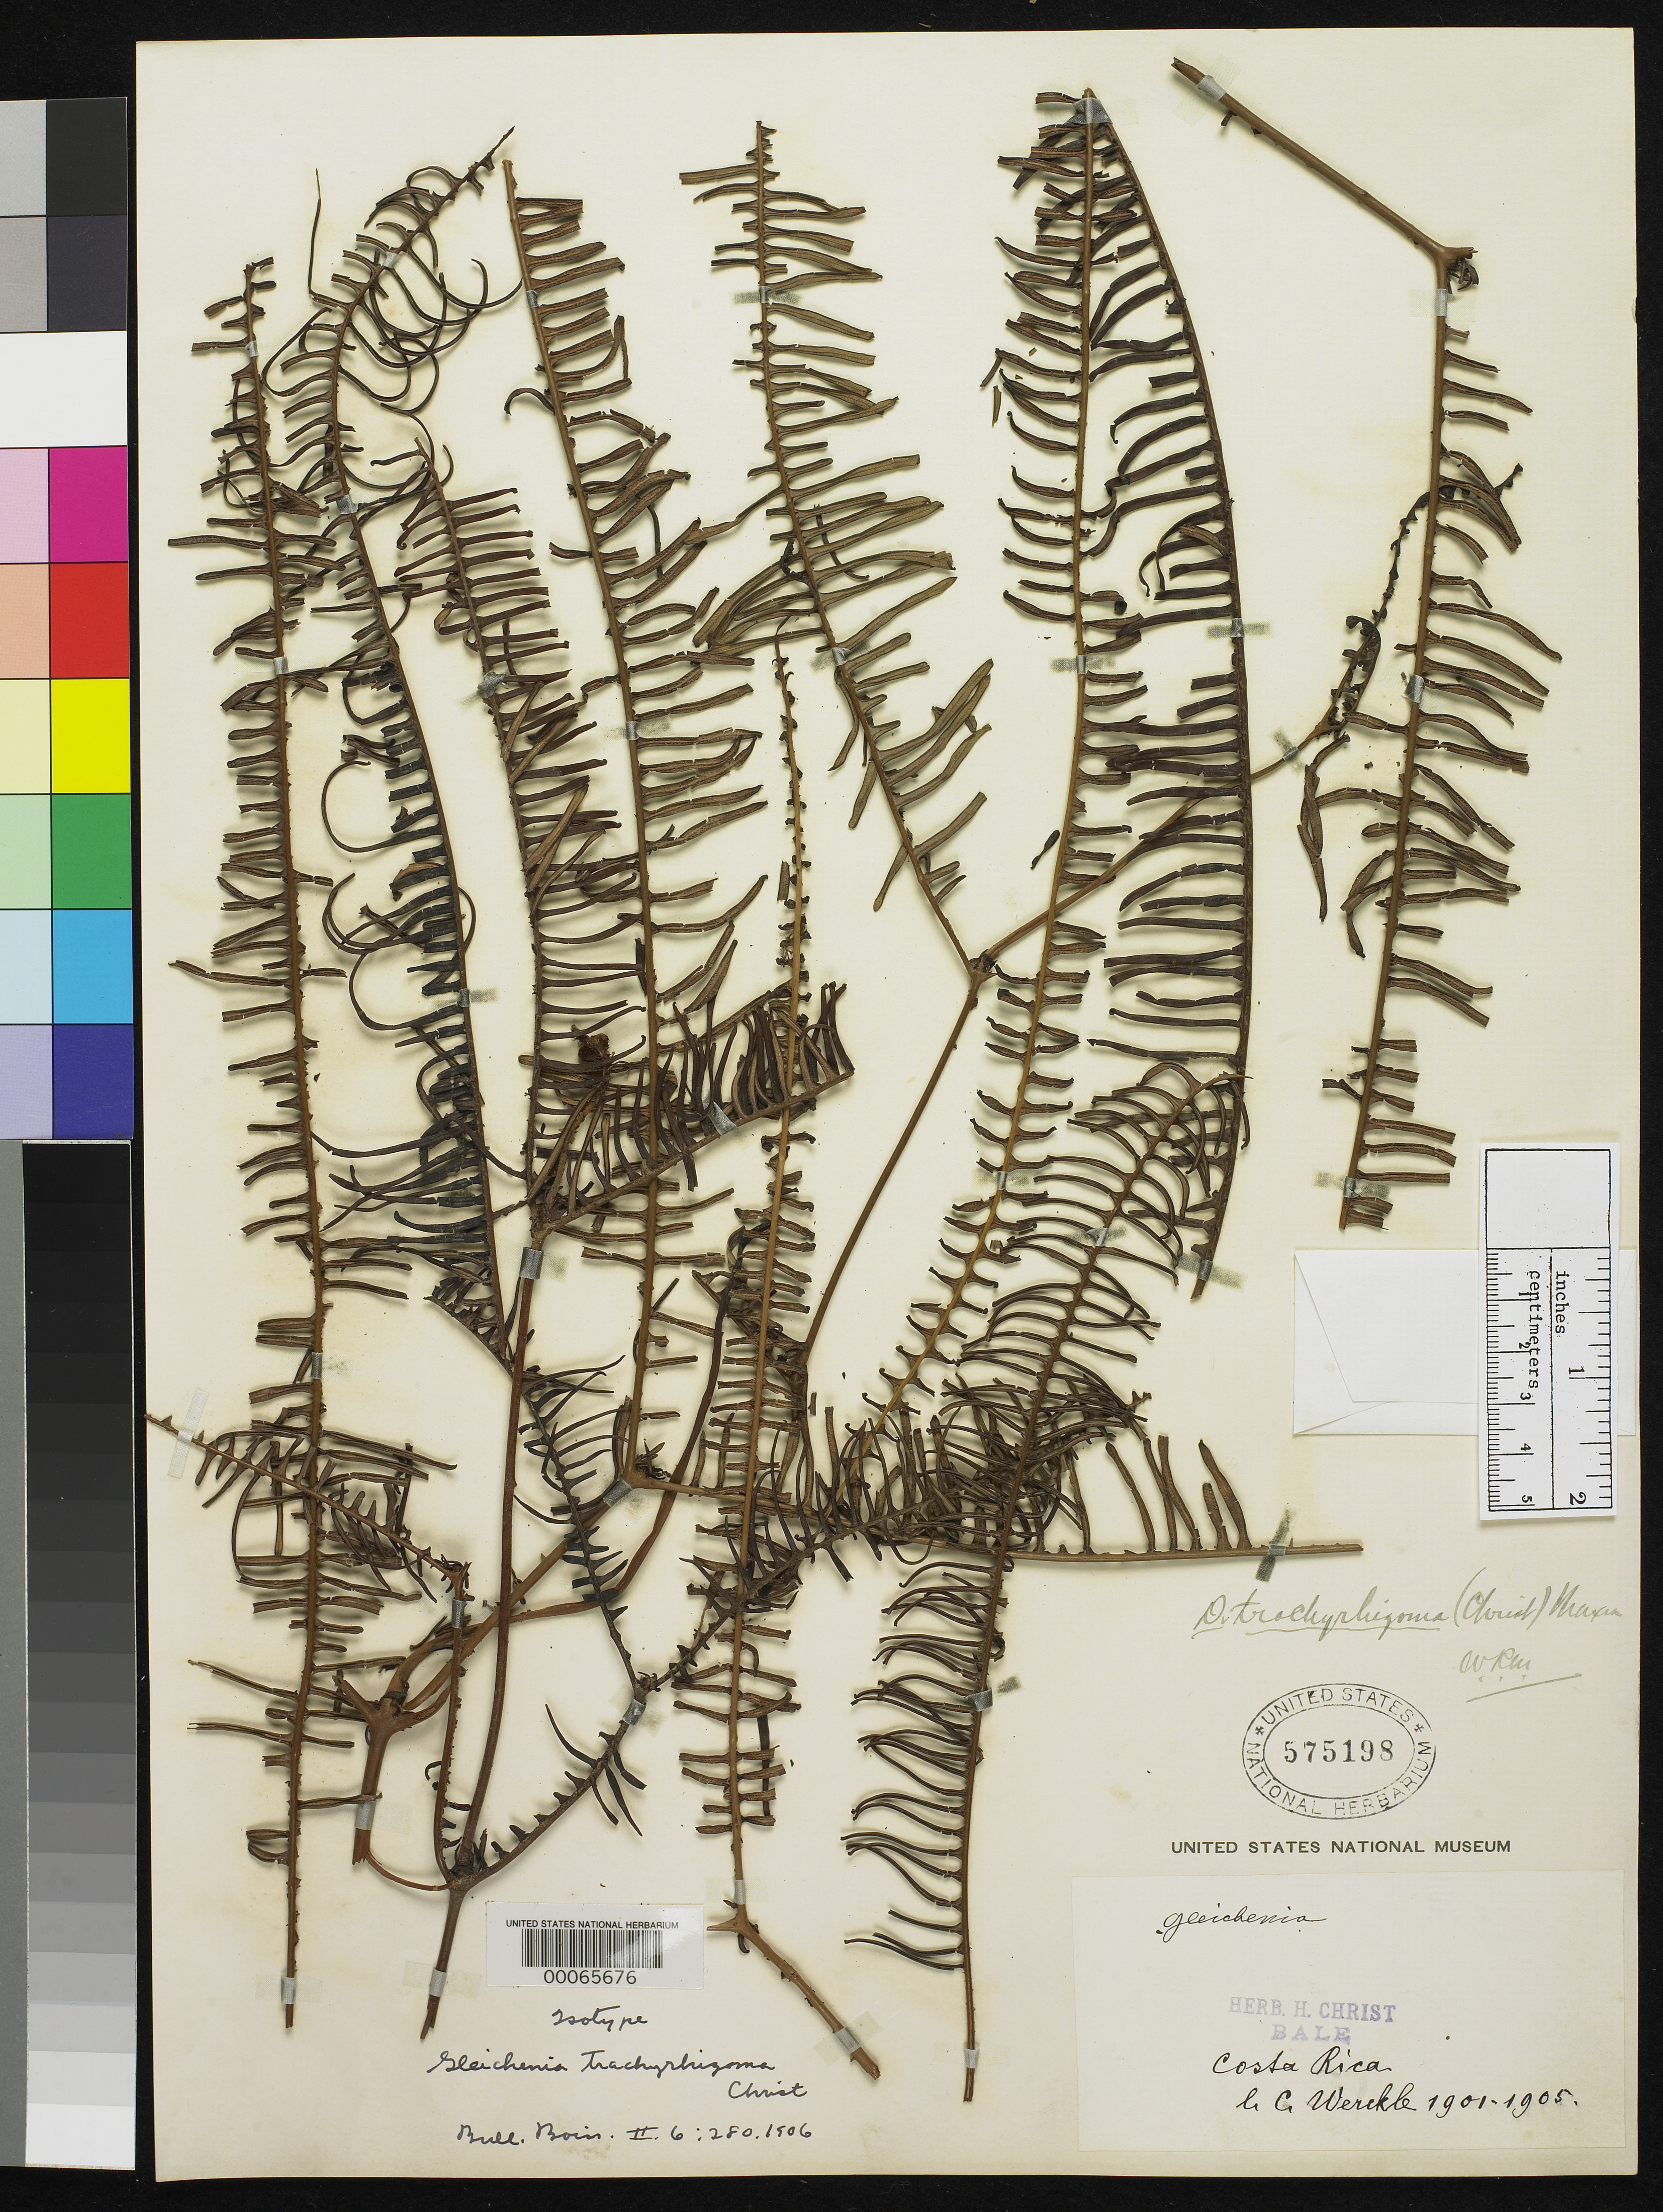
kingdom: Plantae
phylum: Tracheophyta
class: Polypodiopsida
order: Gleicheniales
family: Gleicheniaceae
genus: Gleichenia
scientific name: Gleichenia trachyrhizoma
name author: Christ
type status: Type Collection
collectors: C. C Wercklé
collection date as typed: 1901 to -- --- 1905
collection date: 1901/1905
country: Costa Rica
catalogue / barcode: US 575198